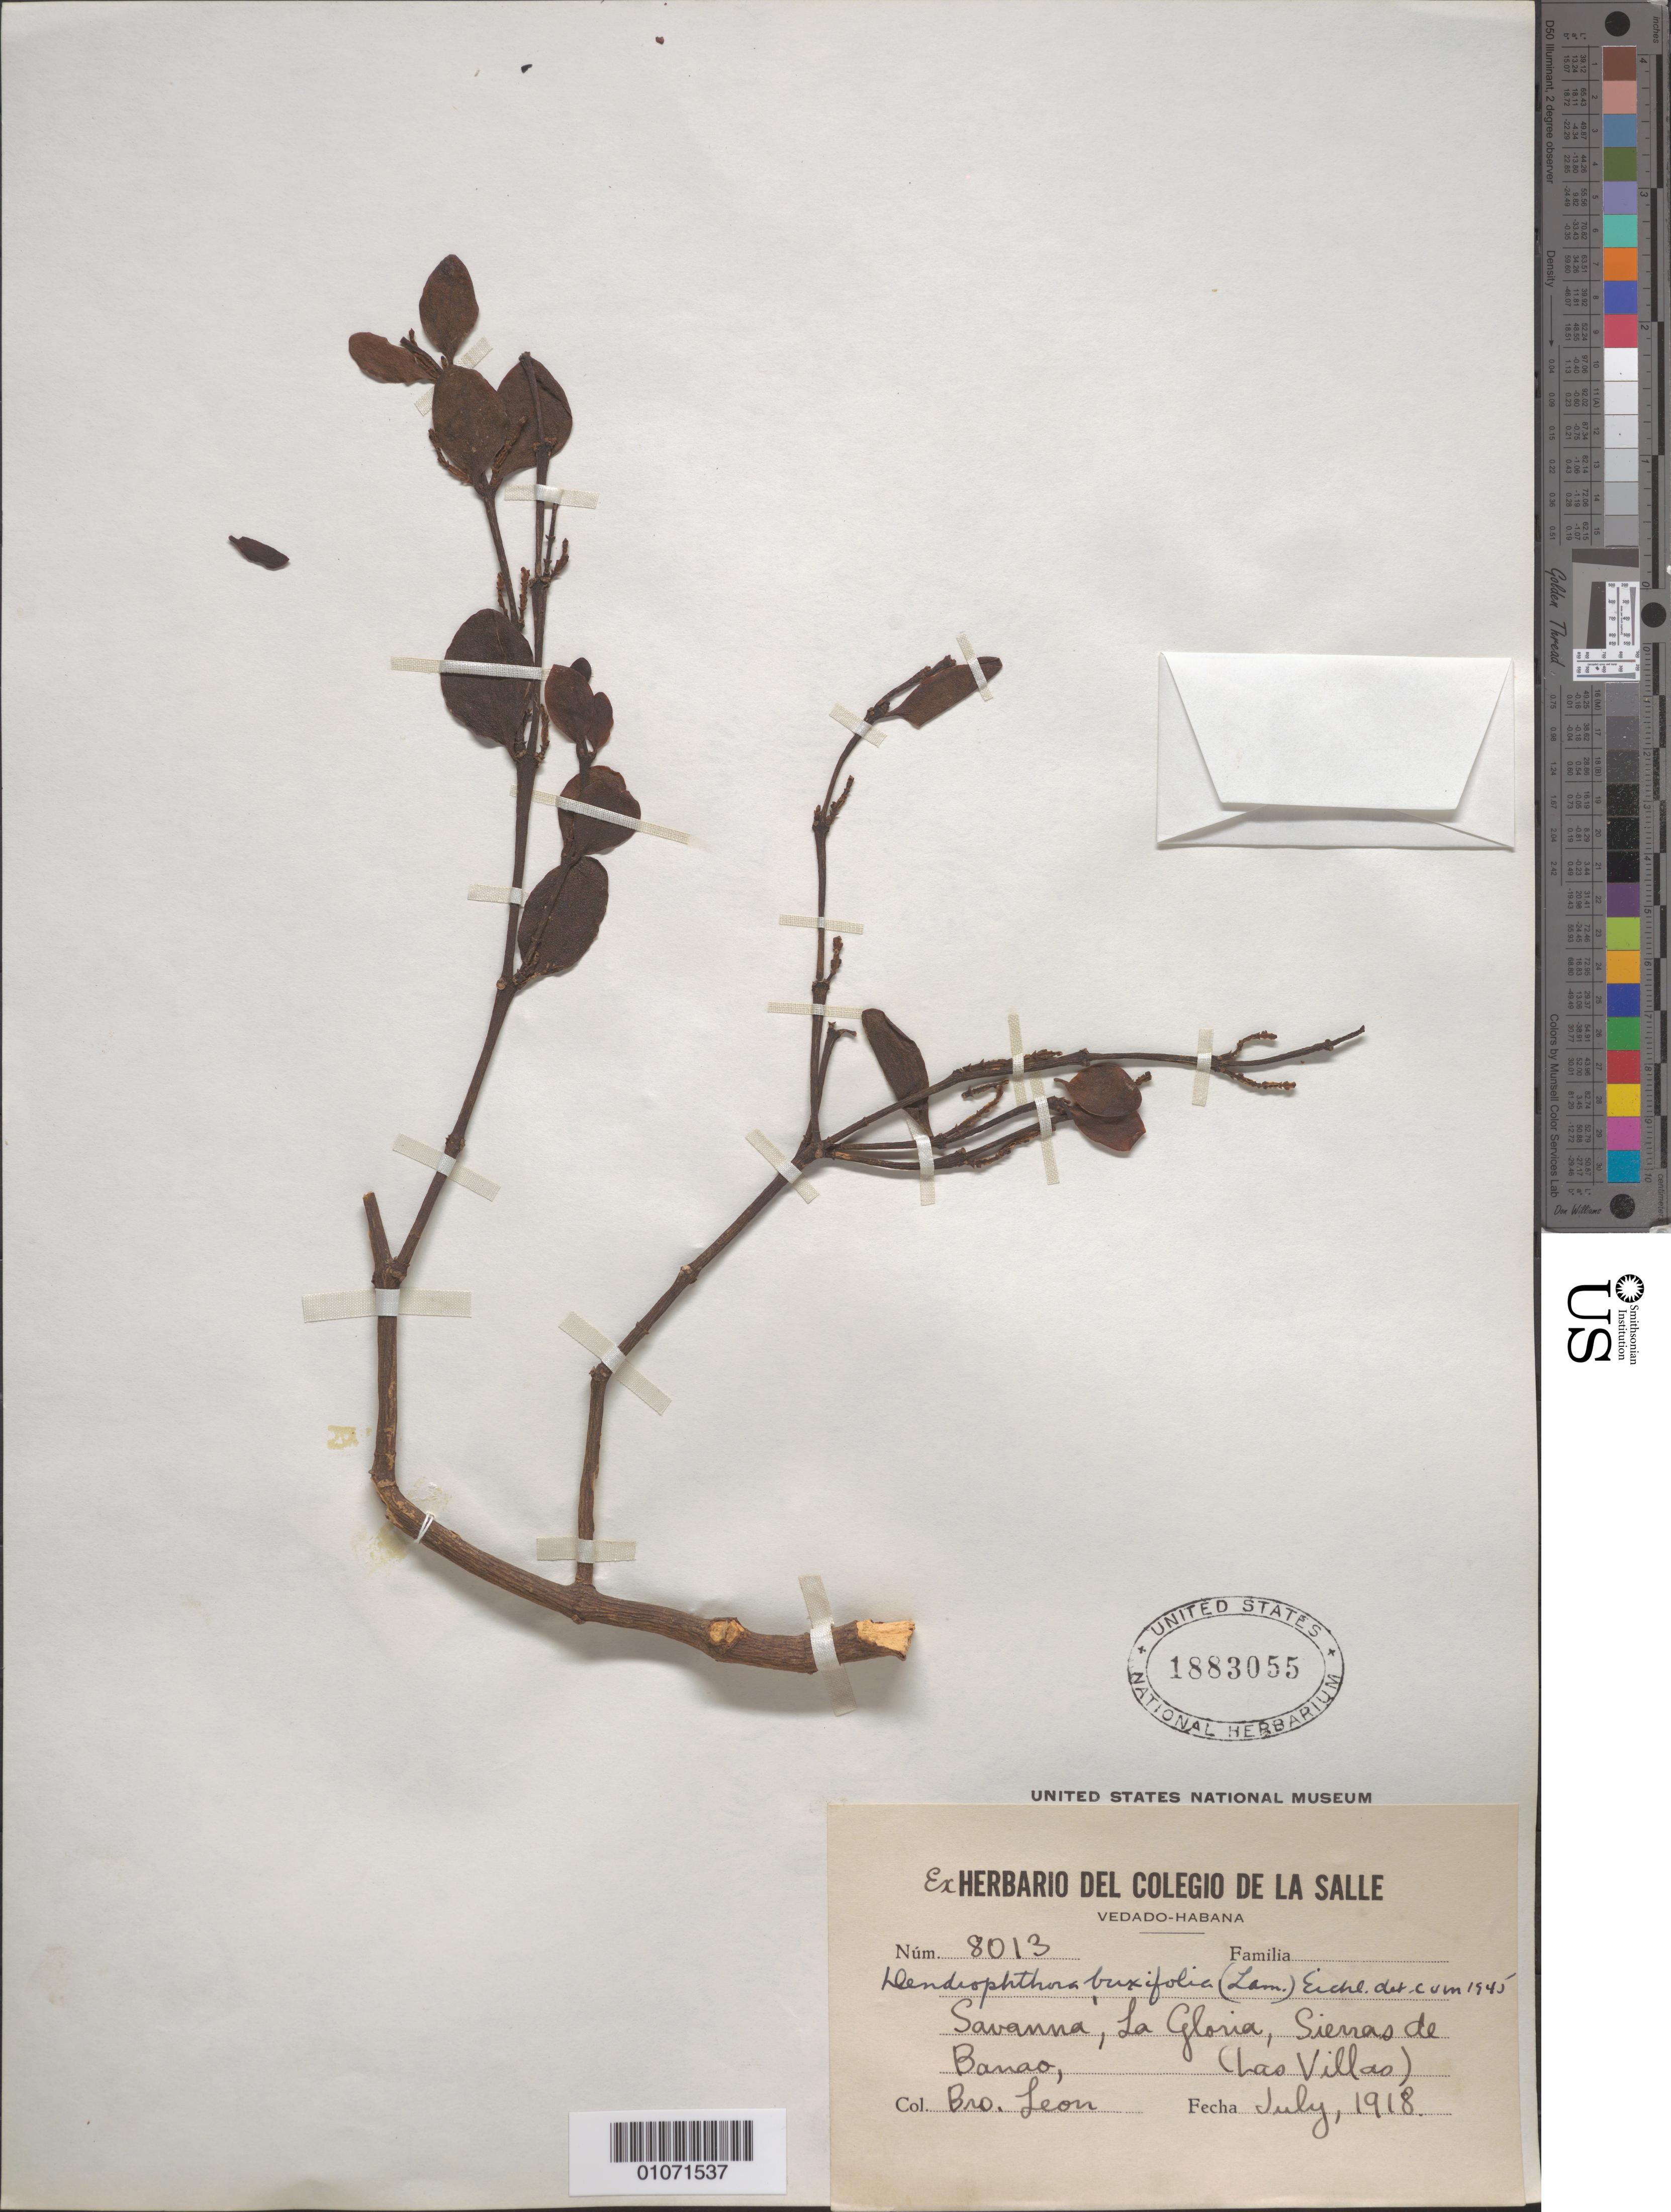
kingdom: Plantae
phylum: Tracheophyta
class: Magnoliopsida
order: Santalales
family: Viscaceae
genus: Dendrophthora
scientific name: Dendrophthora buxifolia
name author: (Lam.) Eichler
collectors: Bro. León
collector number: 8013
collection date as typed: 01 Jul 1918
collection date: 1918-07-01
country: Cuba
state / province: Las Villas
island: Cuba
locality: Savanna, La Gloria, Sierras de Banao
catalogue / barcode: US 1883055